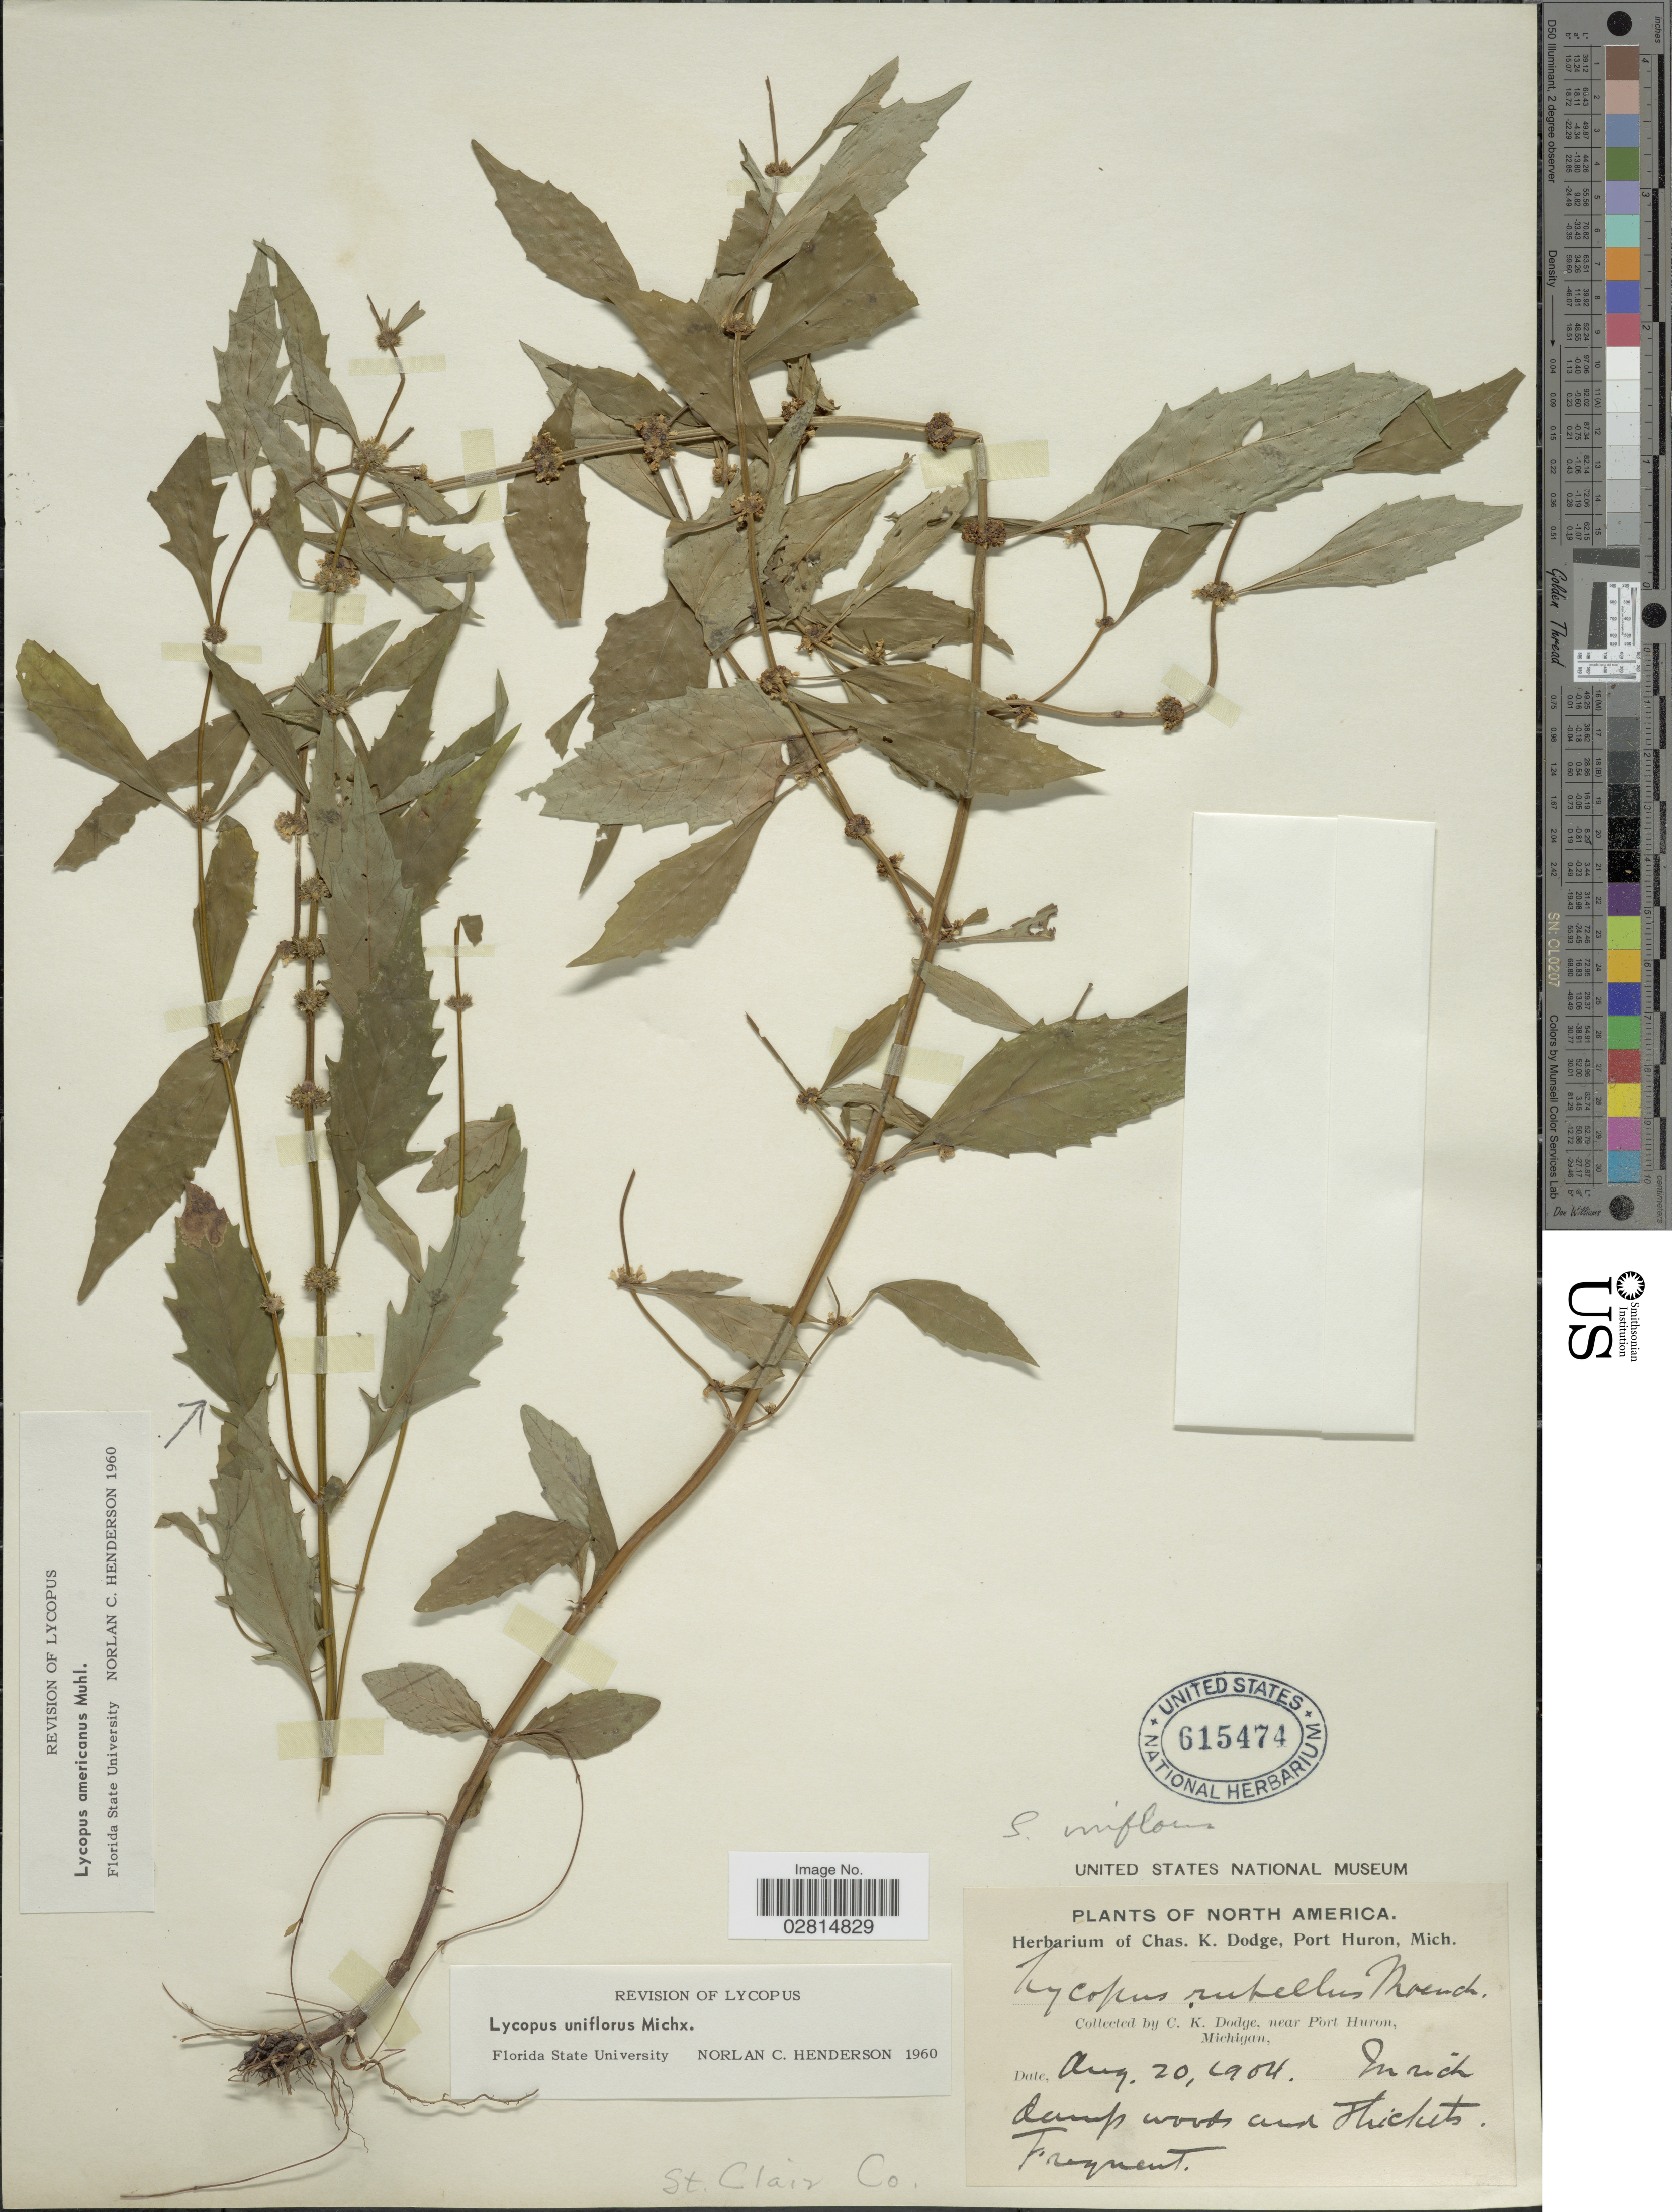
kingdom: Plantae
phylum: Tracheophyta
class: Magnoliopsida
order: Lamiales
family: Lamiaceae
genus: Lycopus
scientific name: Lycopus uniflorus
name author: Michx.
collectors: C. K. Dodge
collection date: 1904-08-20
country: United States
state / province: Michigan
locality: Near Port Huron, St. Clair Co.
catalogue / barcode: US 615474